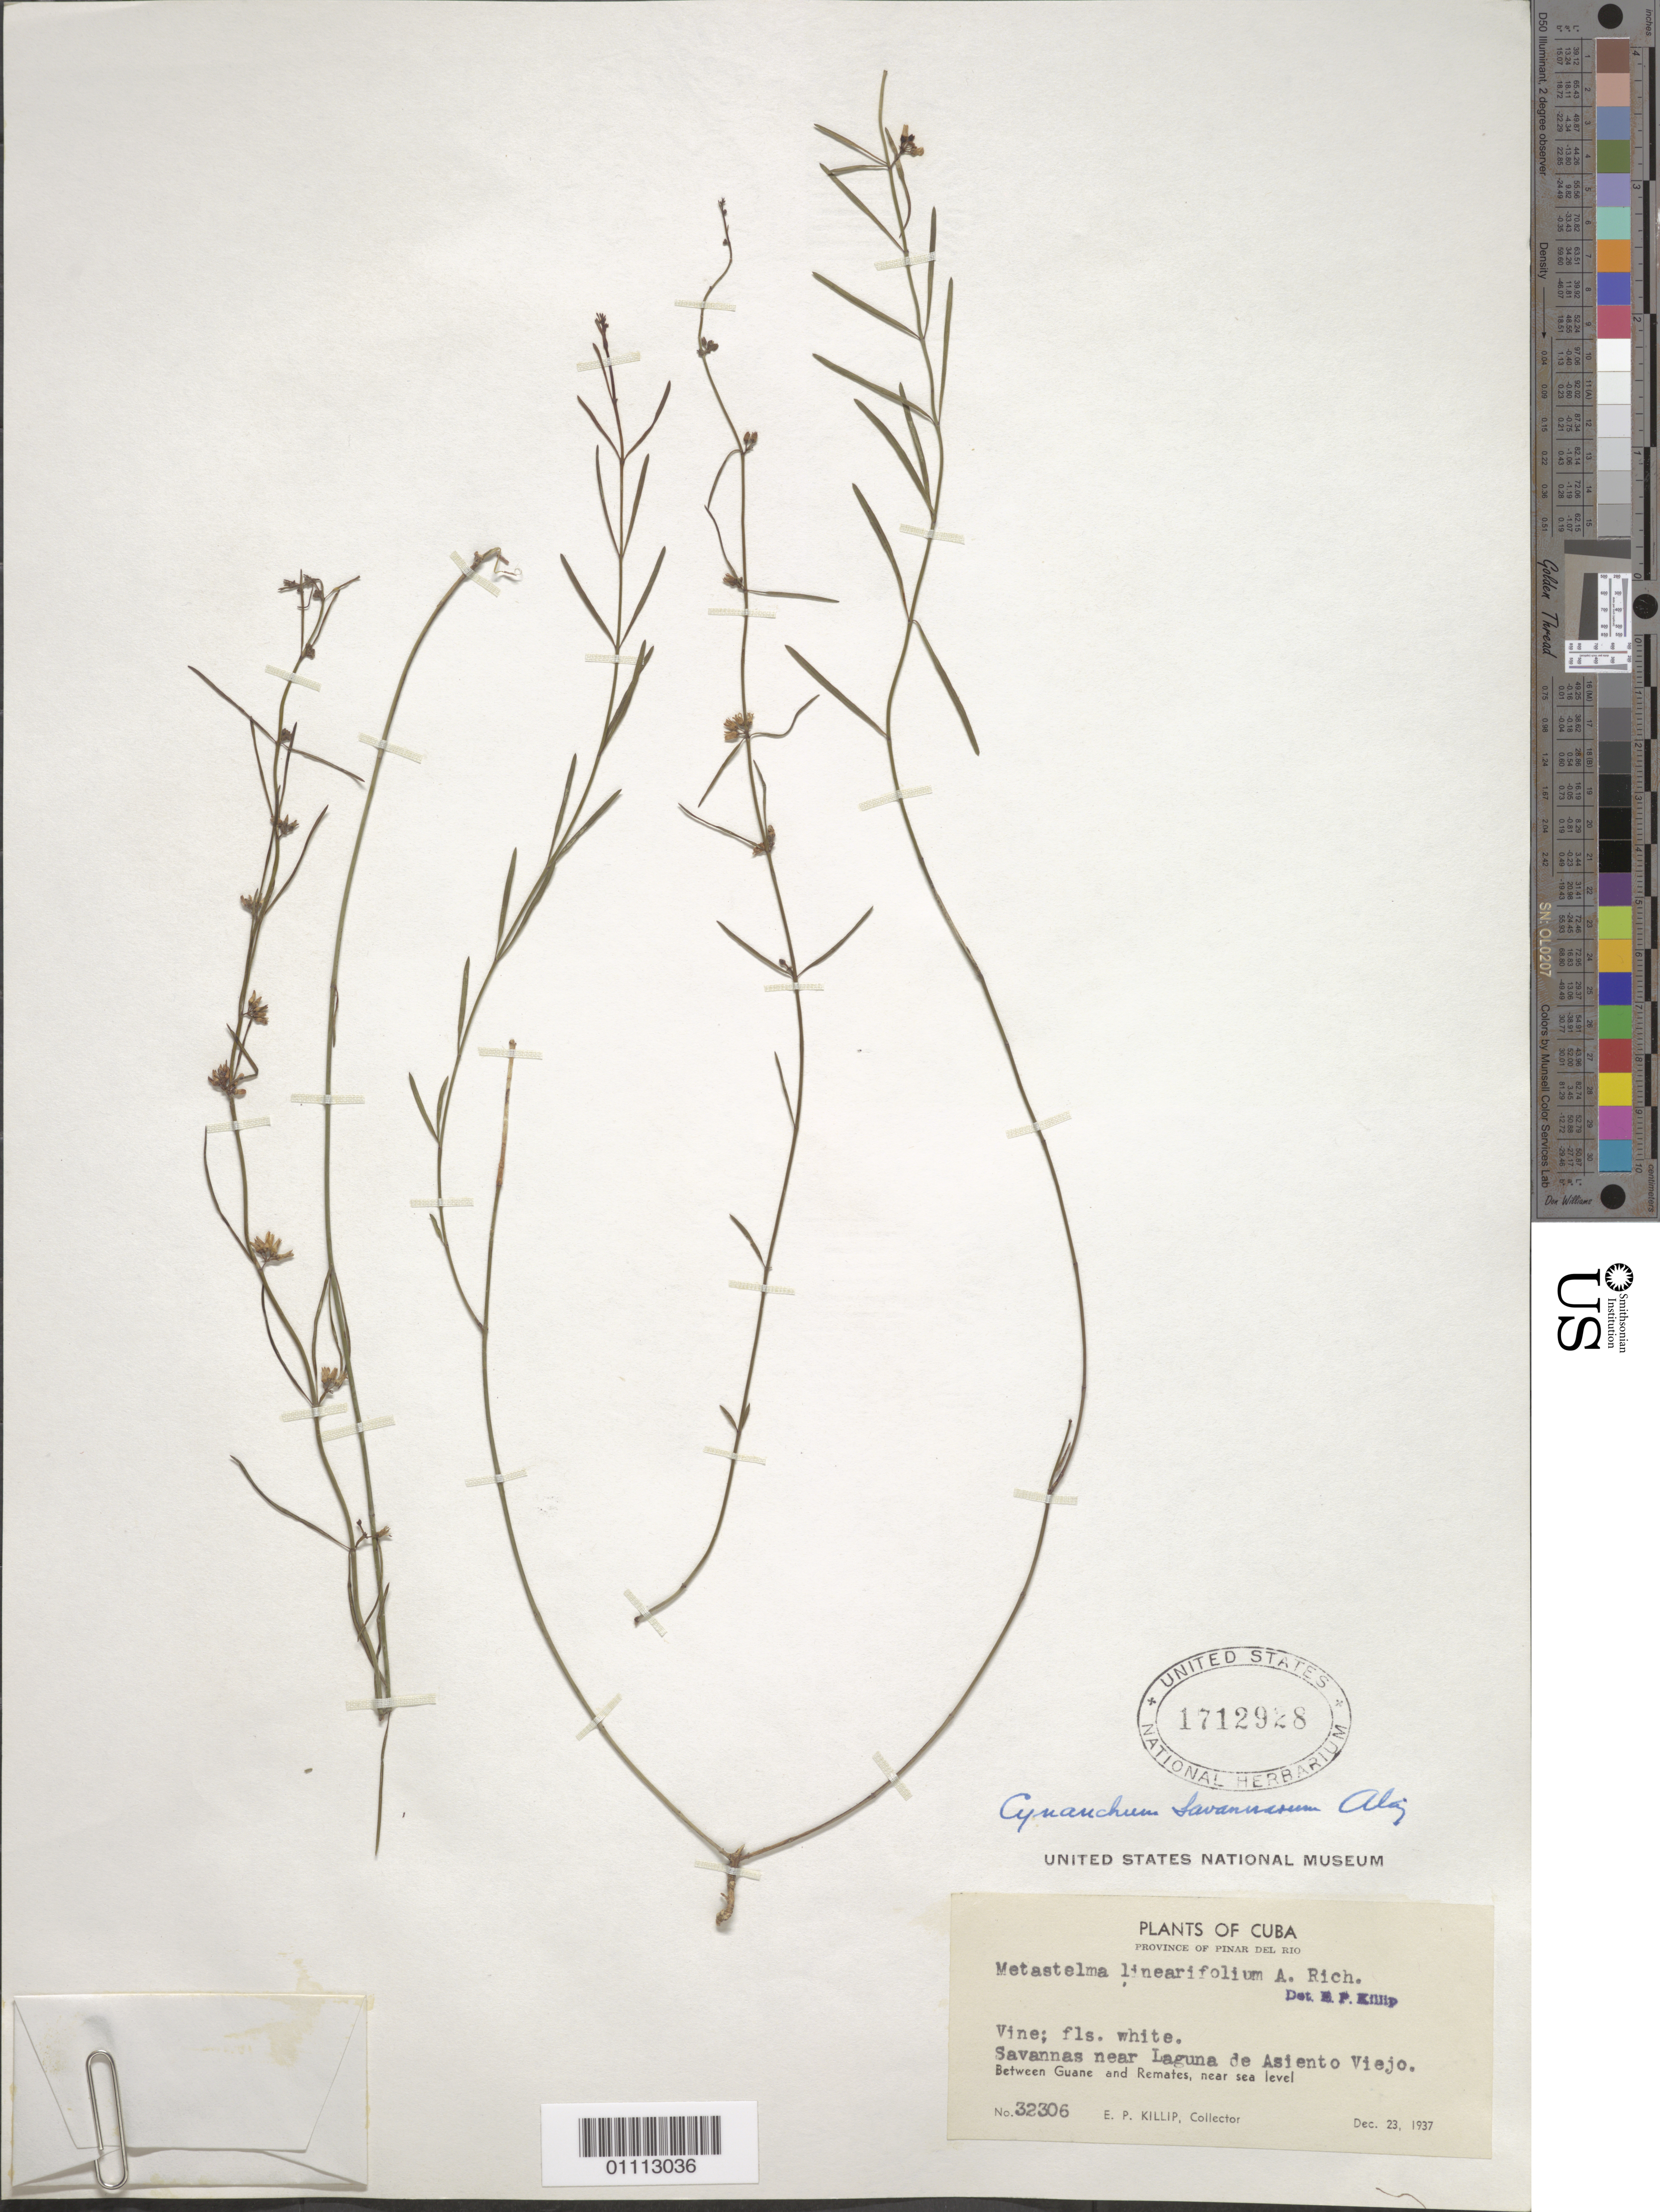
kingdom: Plantae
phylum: Tracheophyta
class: Magnoliopsida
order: Gentianales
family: Apocynaceae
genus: Cynanchum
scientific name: Cynanchum savannarum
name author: Alain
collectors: E. P. Killip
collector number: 32306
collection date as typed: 23 Dec 1937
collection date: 1937-12-23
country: Cuba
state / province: Pinar del Rio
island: Cuba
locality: Between Guane and Remafes, near sea level Savannas near Laguna de Asiento Viejo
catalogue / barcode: US 1712928